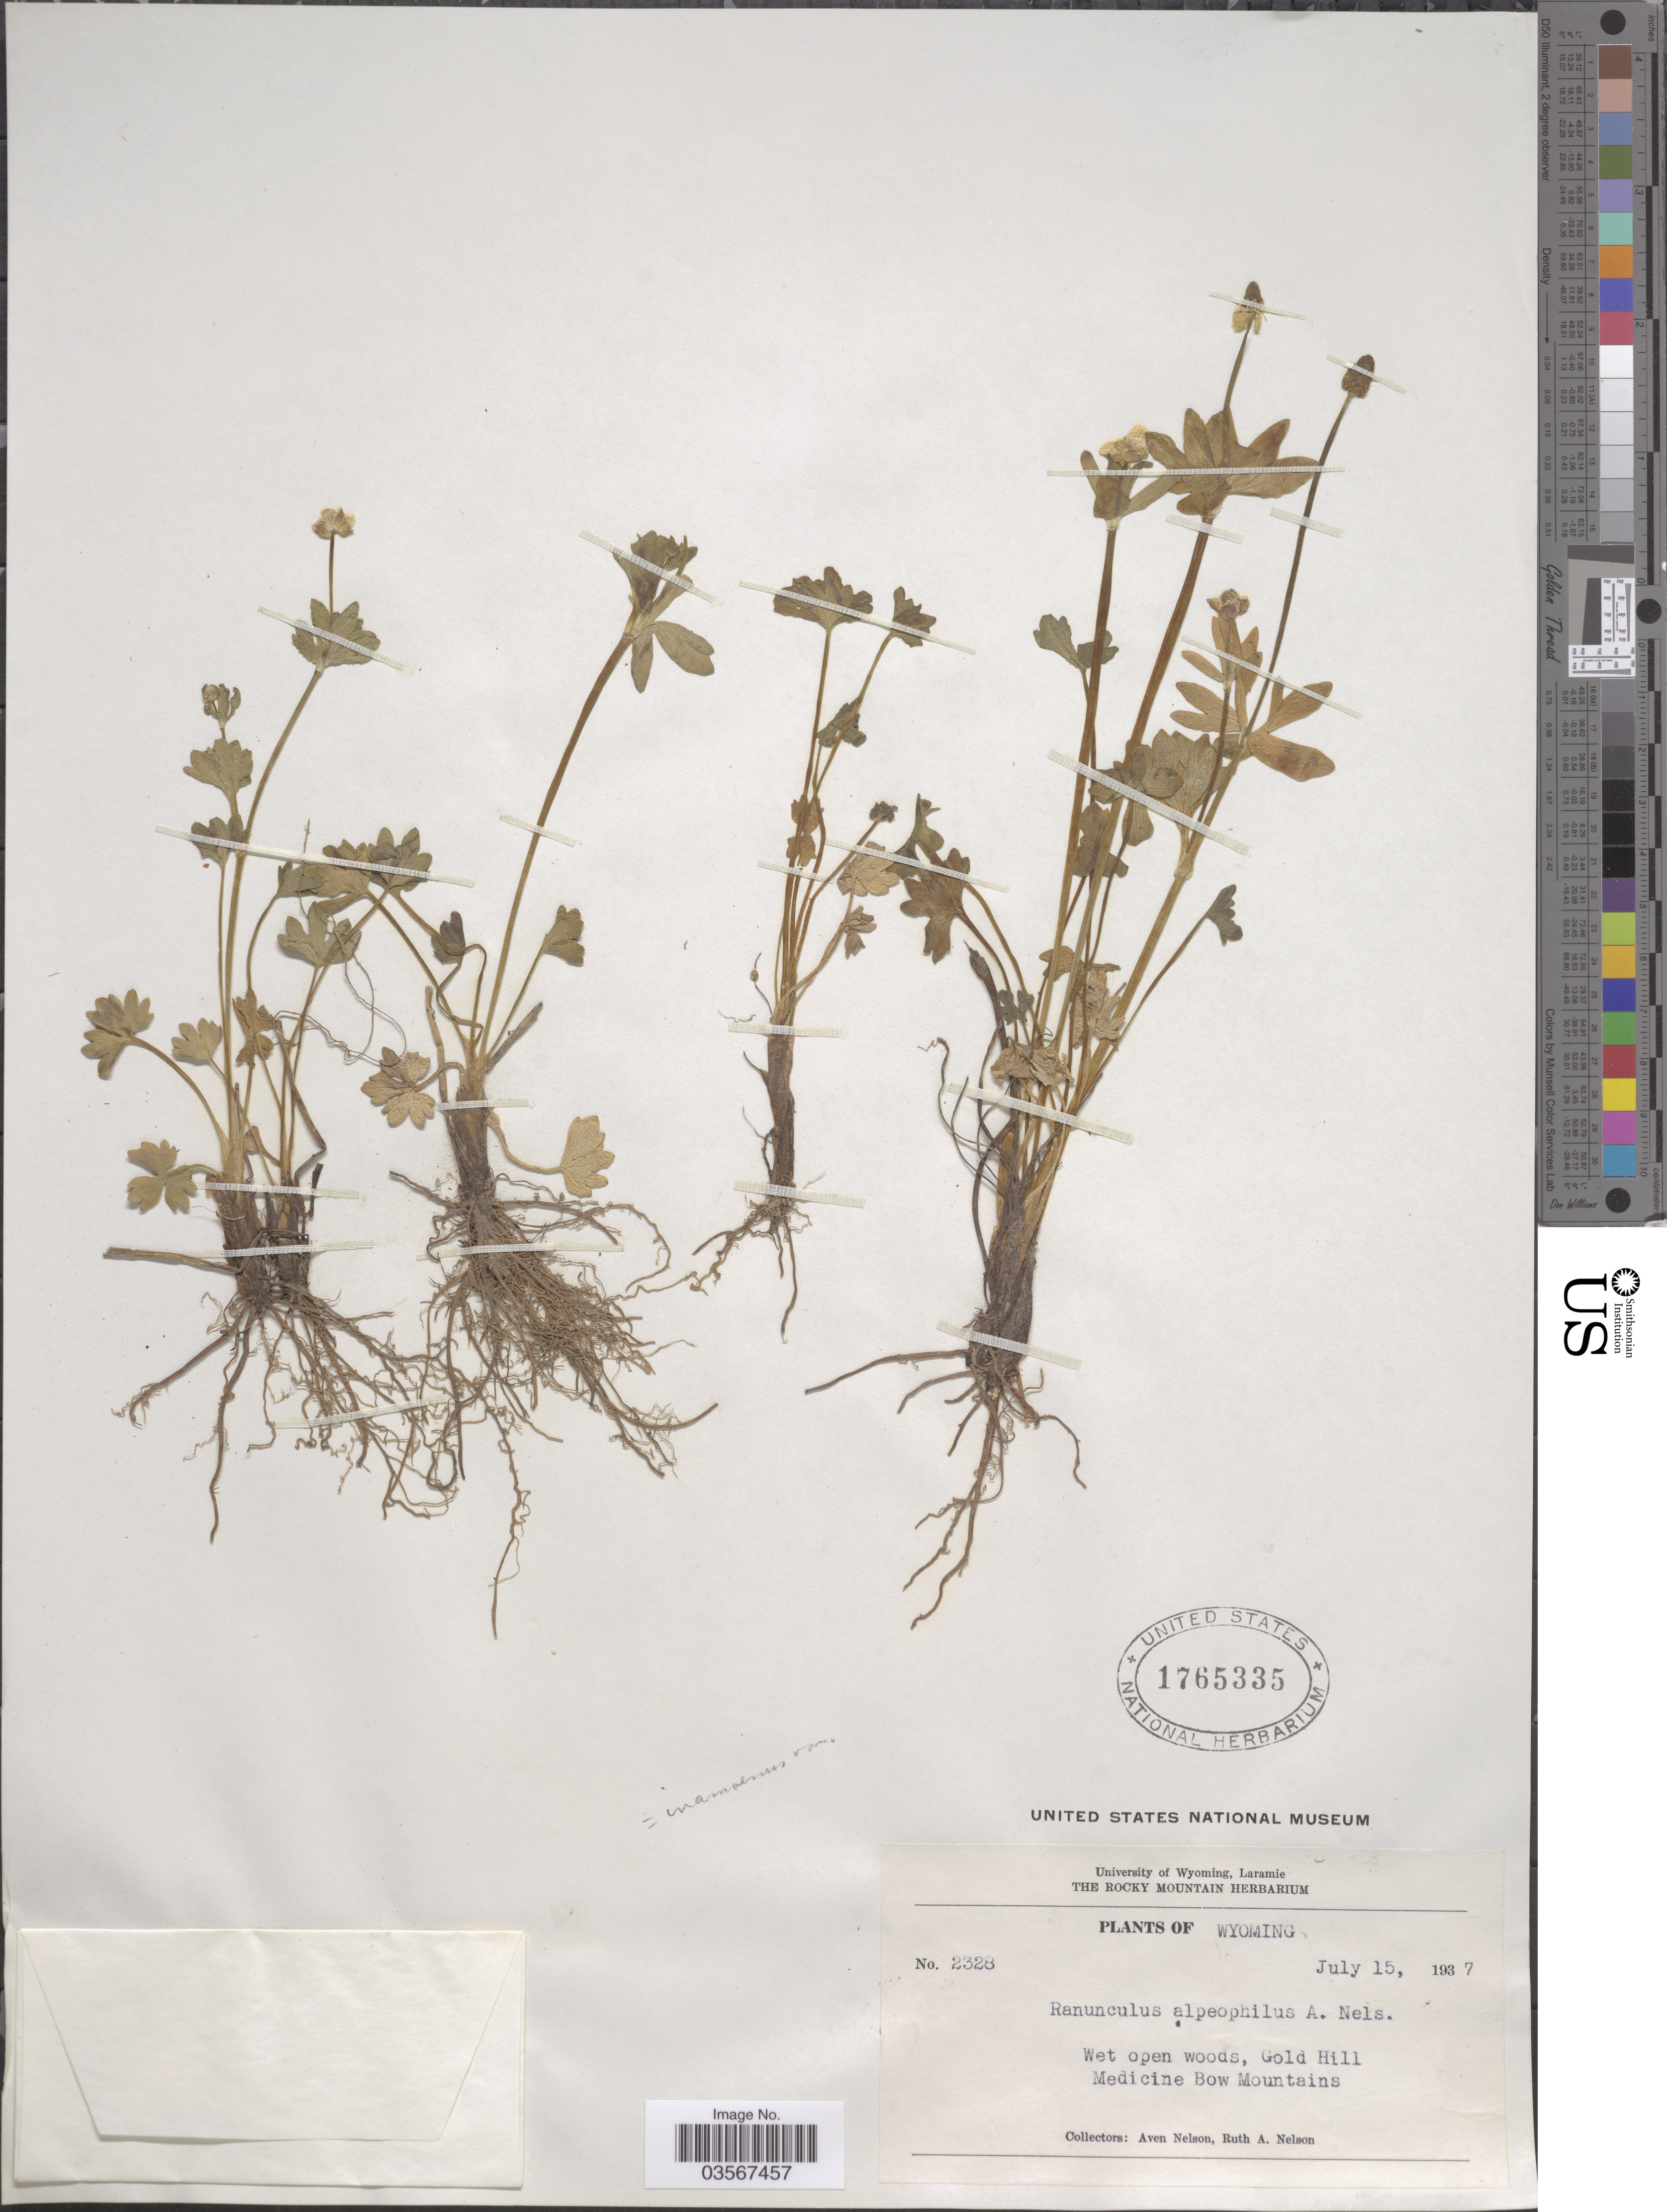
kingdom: Plantae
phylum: Tracheophyta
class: Magnoliopsida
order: Ranunculales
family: Ranunculaceae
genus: Ranunculus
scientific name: Ranunculus inamoenus var. alpeophilus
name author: (A. Nelson) L.D. Benson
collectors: A. Nelson & R. A. Nelson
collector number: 2328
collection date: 1937-07-15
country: United States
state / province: Wyoming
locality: Wet open woods, Gold Hill, Medicine Bow Mountains.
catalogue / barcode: US 1765335